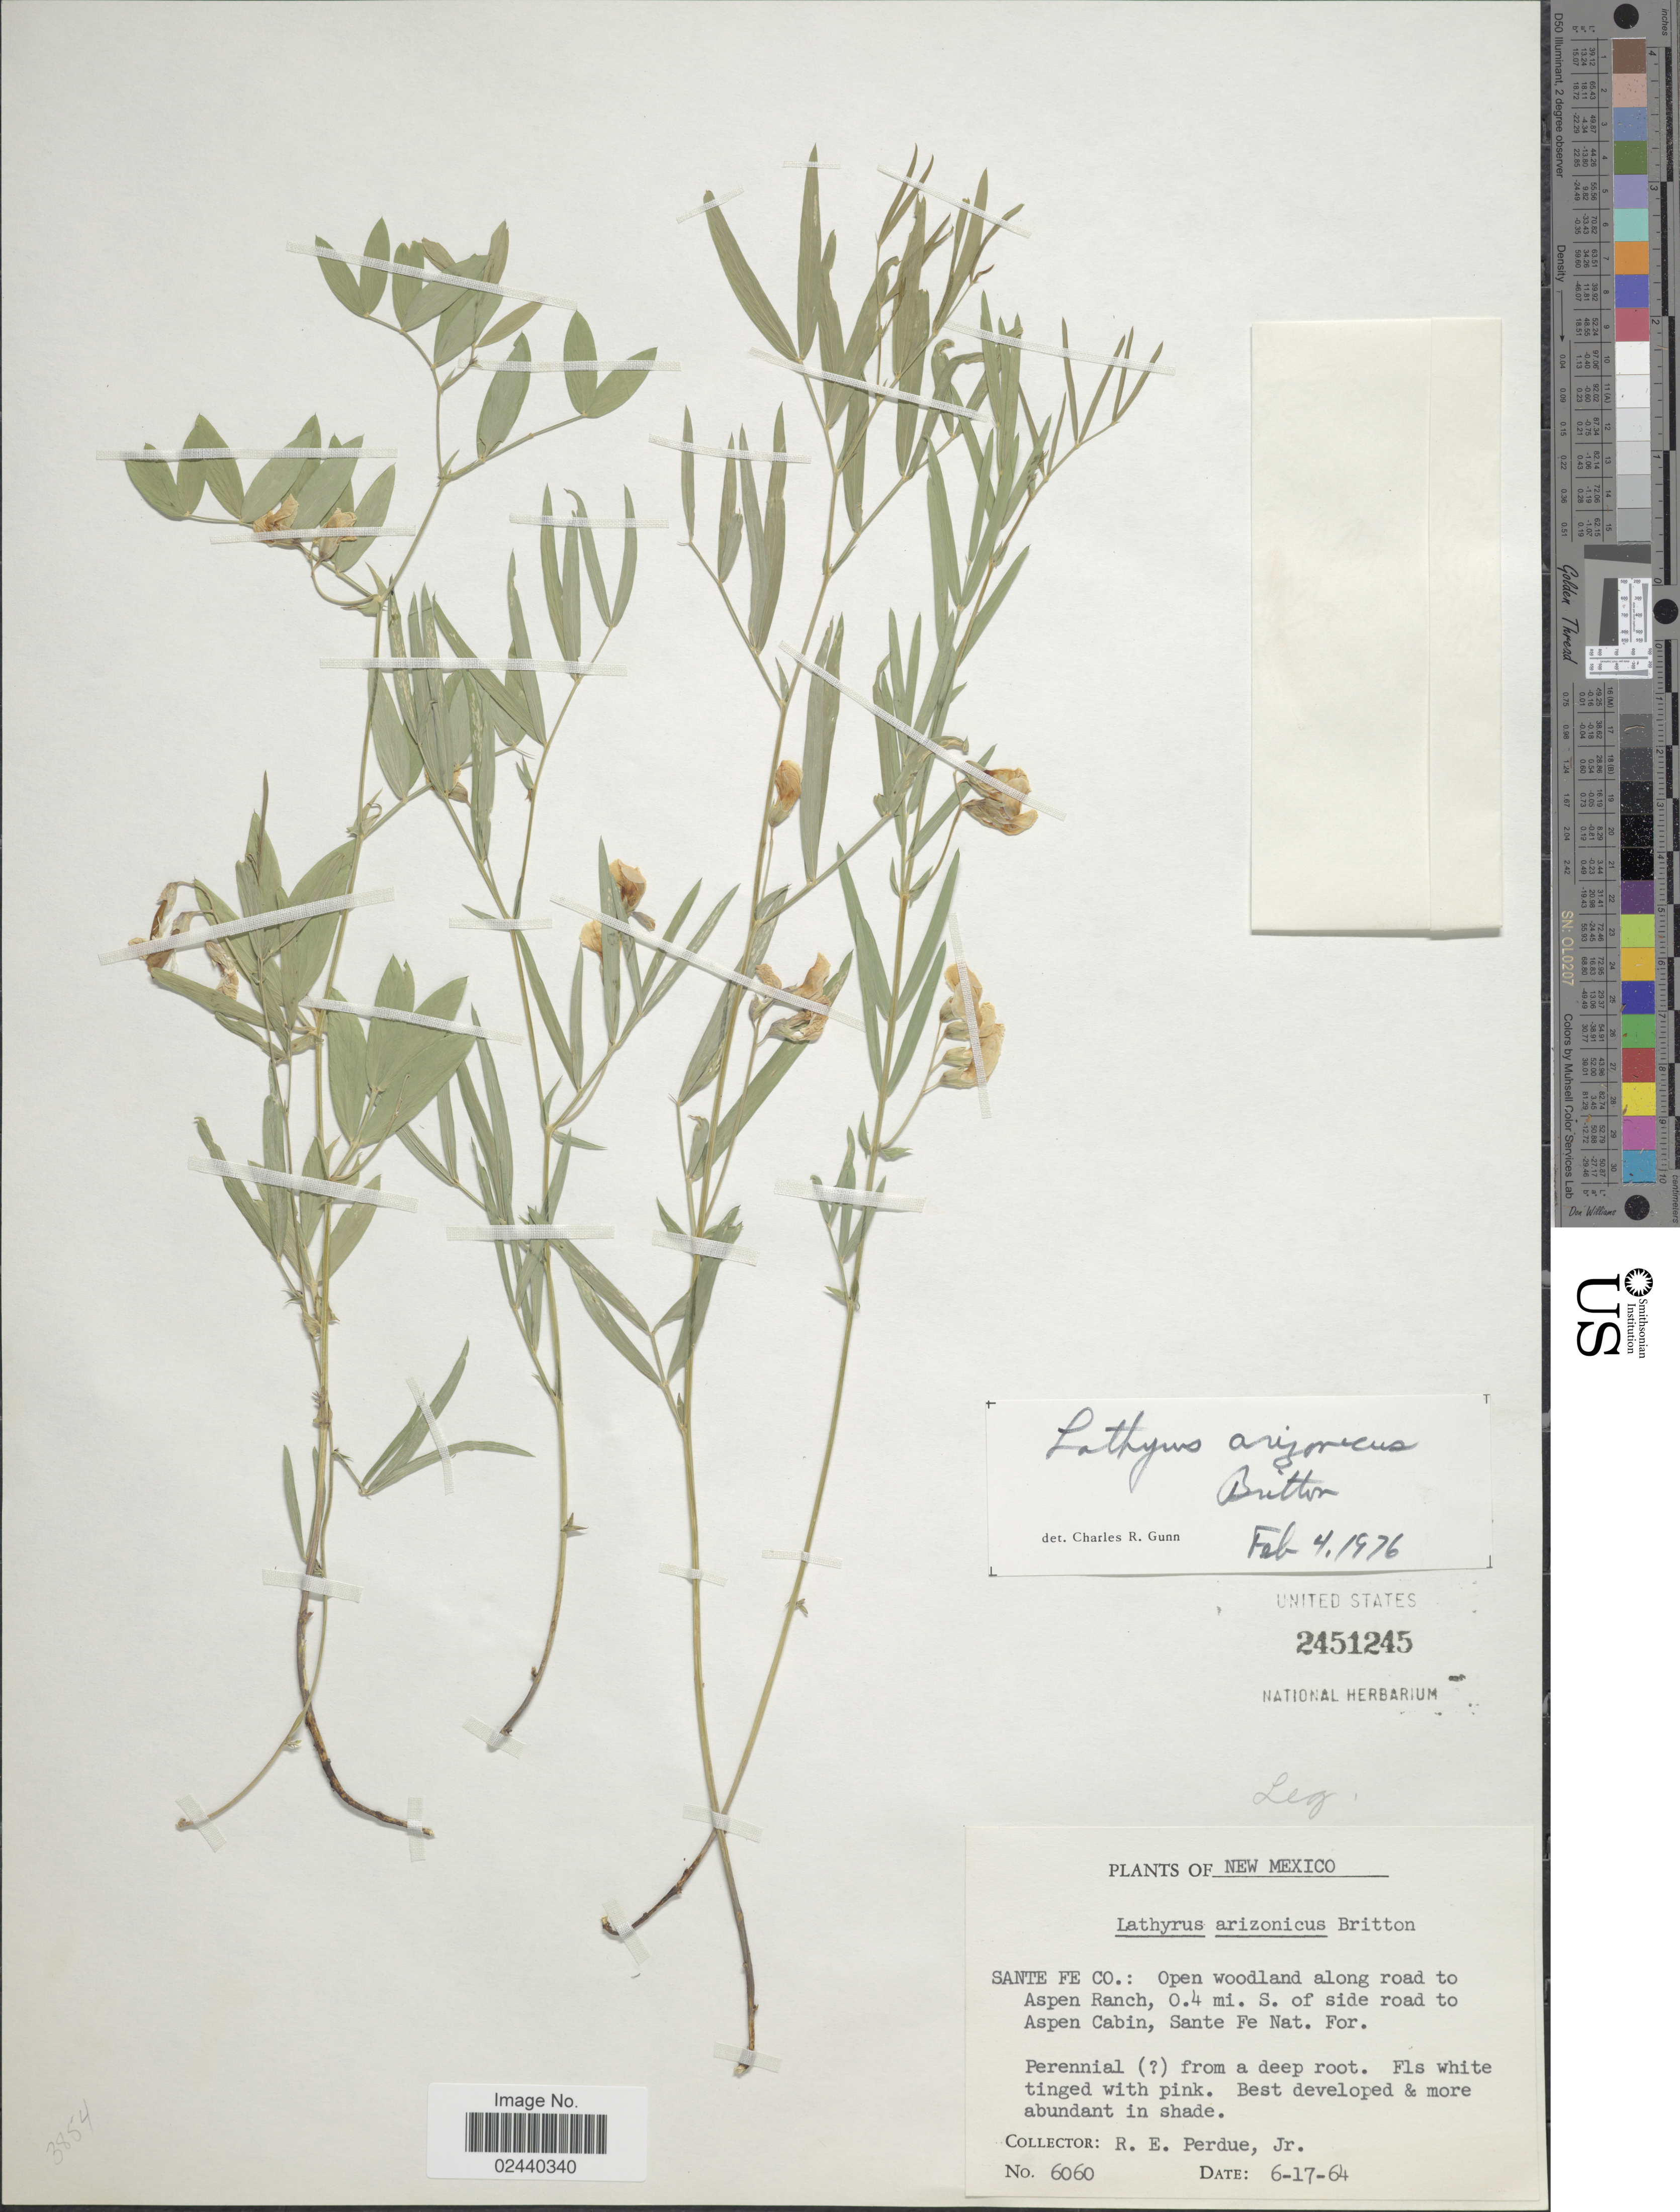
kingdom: Plantae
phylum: Tracheophyta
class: Magnoliopsida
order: Fabales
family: Fabaceae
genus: Lathyrus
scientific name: Lathyrus arizonicus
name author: Britton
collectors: R. E. Perdue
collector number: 6060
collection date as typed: Transcribed d/m/y: 17/6/64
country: United States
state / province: New Mexico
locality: Santa Fe Co.: open woodland along road to Aspen Ranch, 0.4 mi. S. of side road to Aspen Cabin, Santa Fe Nat. For.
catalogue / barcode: US 2451245